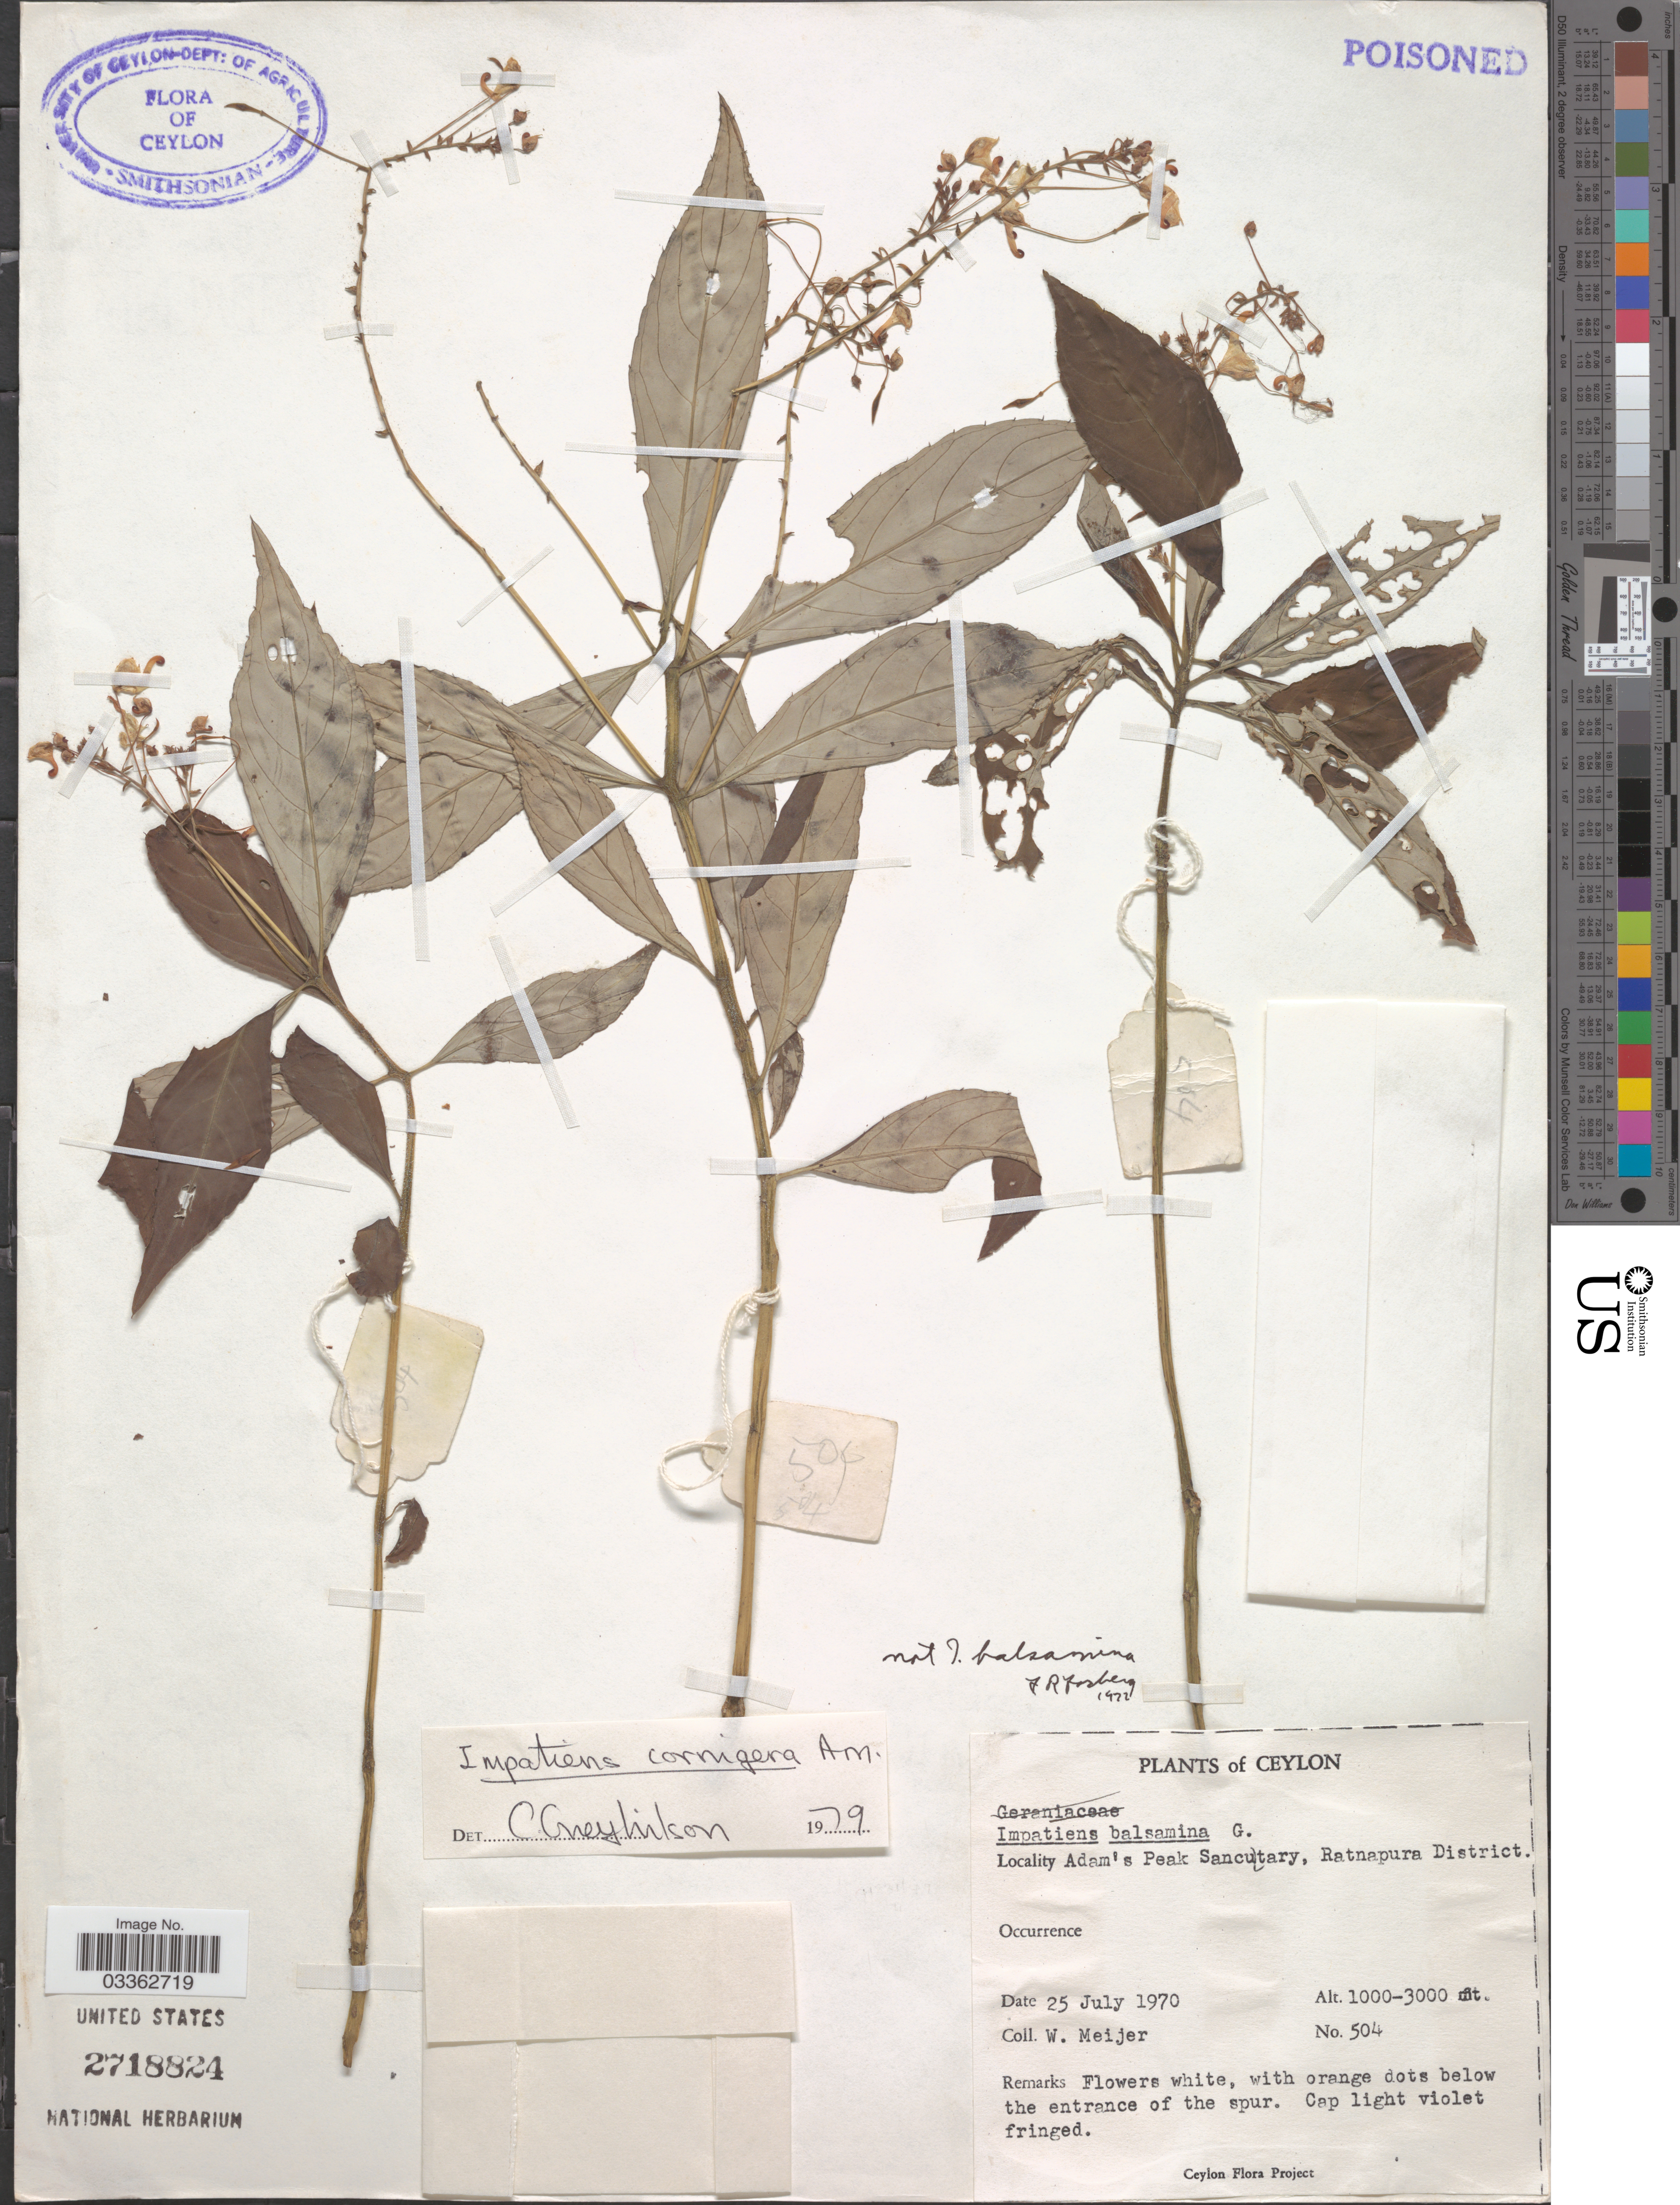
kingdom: Plantae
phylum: Tracheophyta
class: Magnoliopsida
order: Ericales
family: Balsaminaceae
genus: Impatiens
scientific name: Impatiens cornigera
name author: Arn.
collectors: W. Meijer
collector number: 504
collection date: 1970-07-25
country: Sri Lanka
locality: Ceylon. Adam's Peak Sanctuary, Ratnapura District.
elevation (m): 305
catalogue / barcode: US 2718824